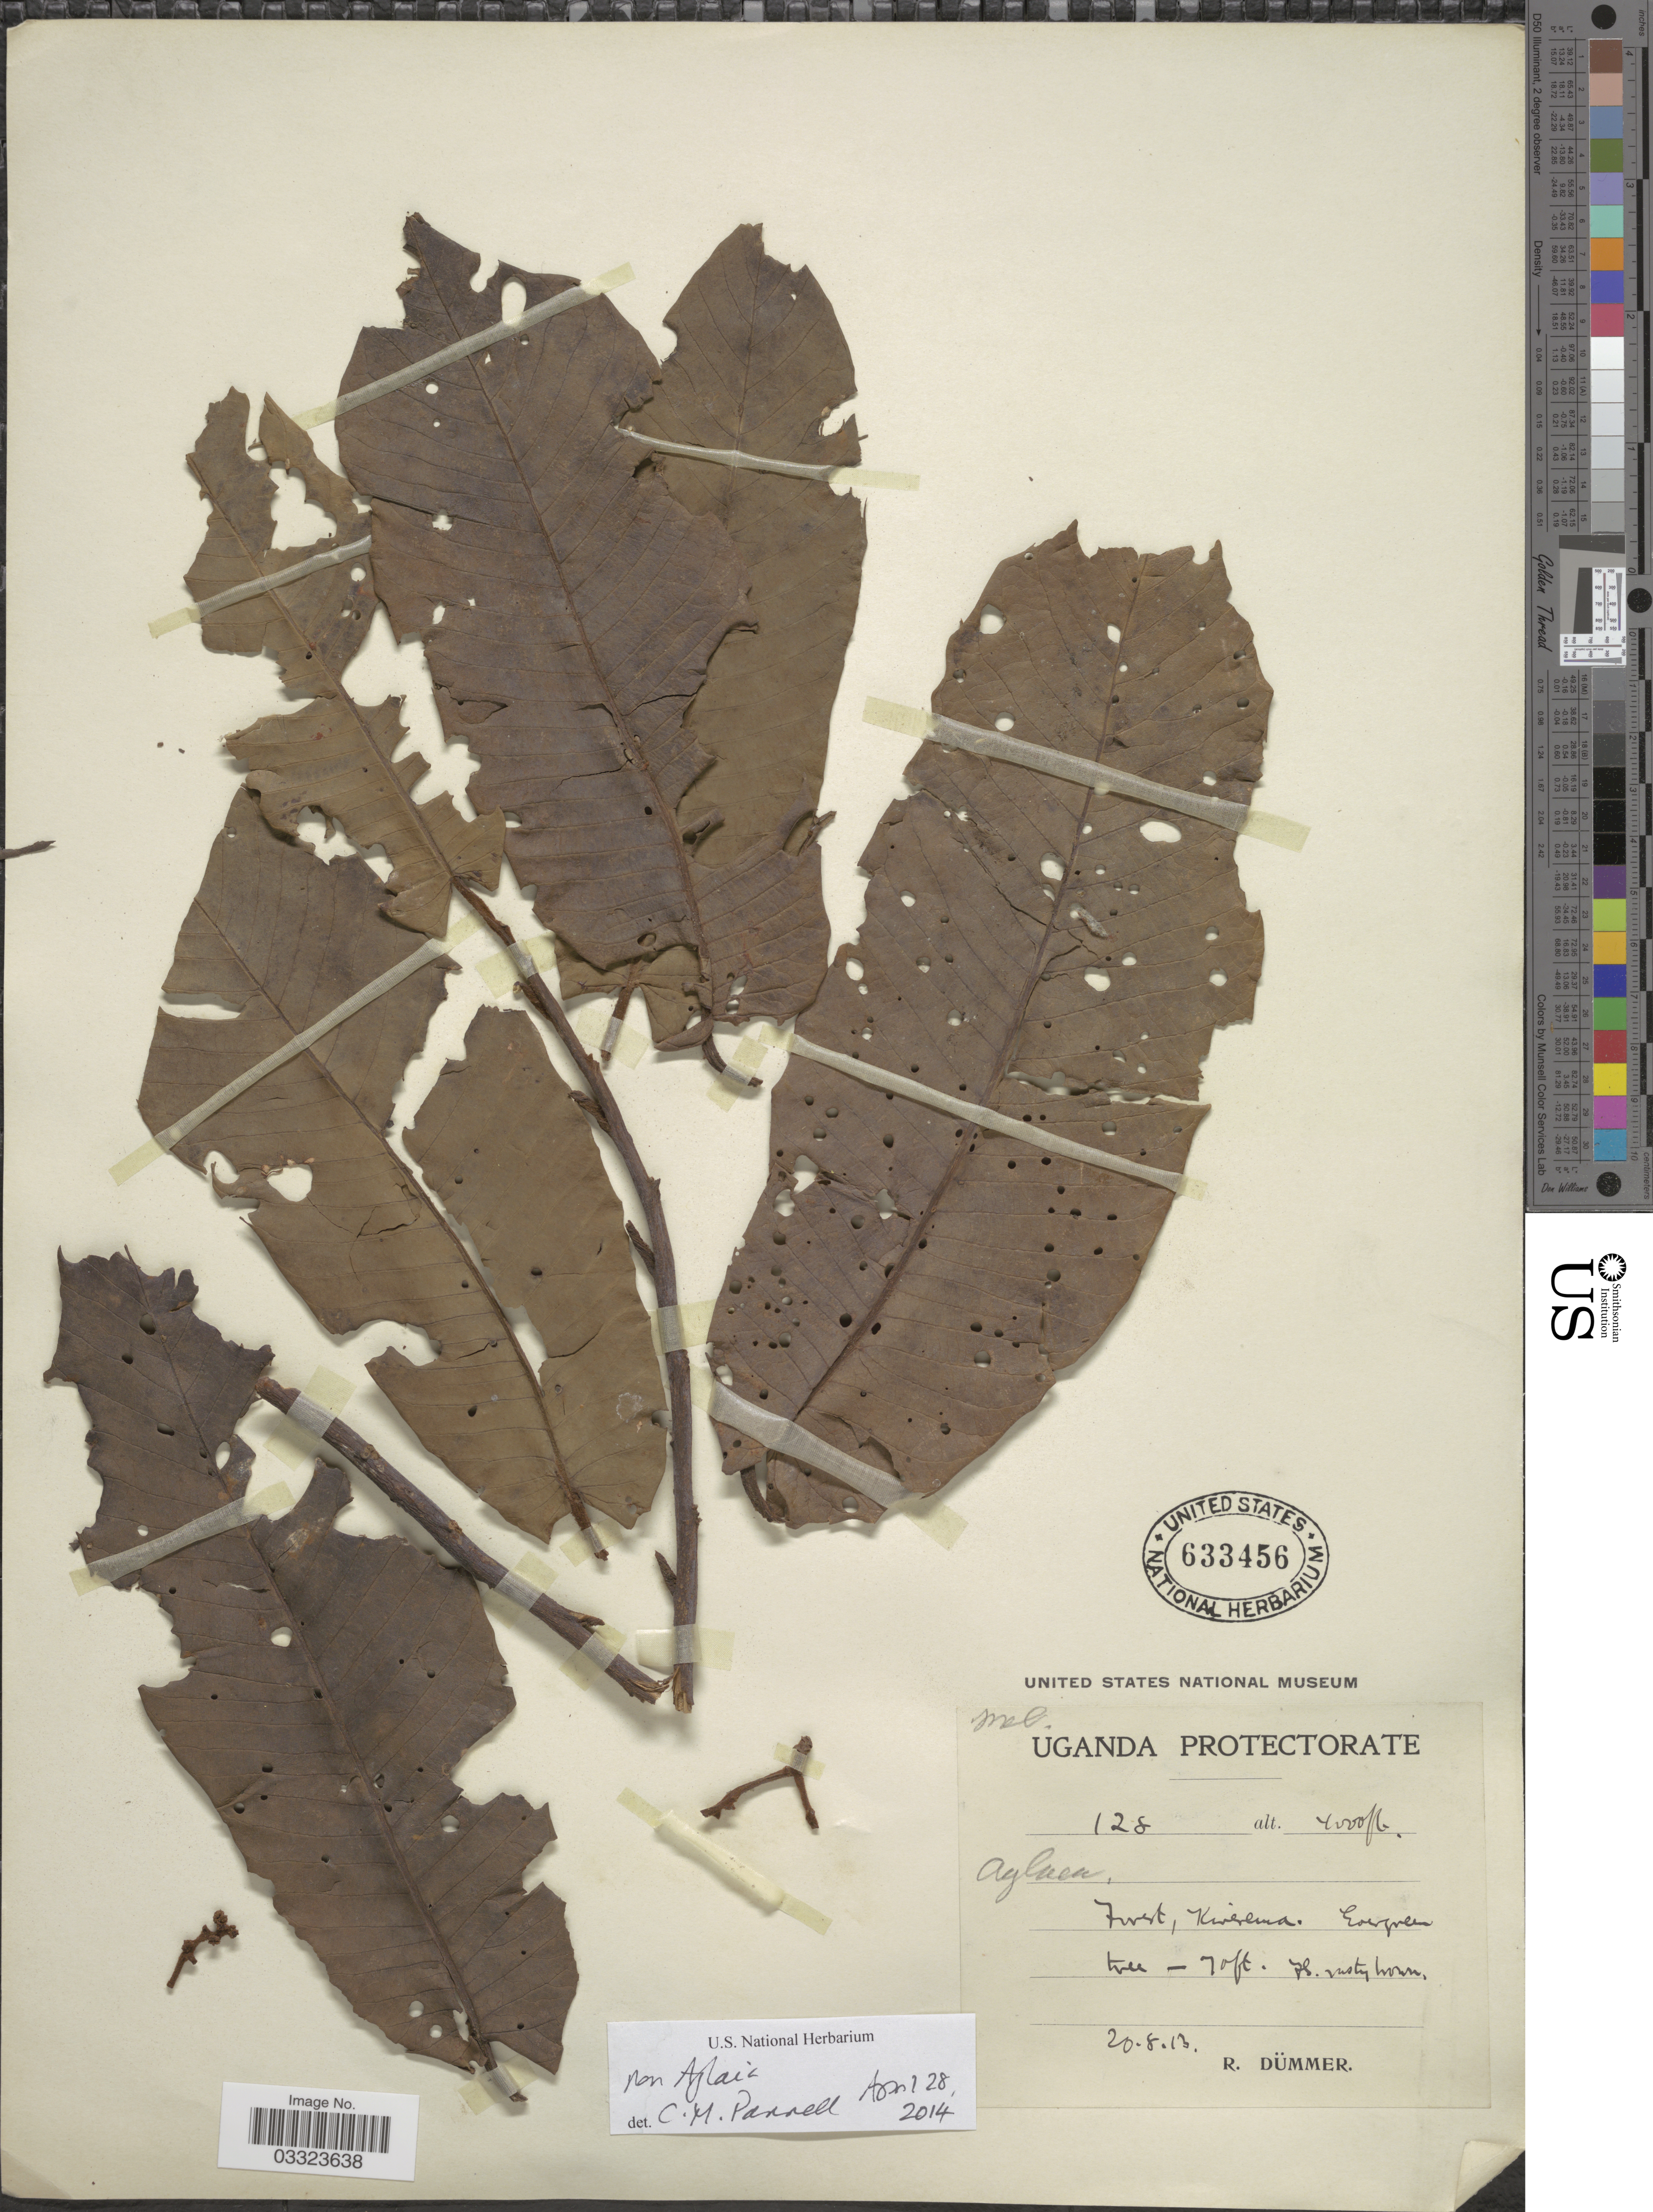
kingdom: Plantae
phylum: Tracheophyta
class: Magnoliopsida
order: Sapindales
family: Meliaceae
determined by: Pannell, C. M.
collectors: R. A. Dümmer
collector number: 128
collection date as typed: Transcribed d/m/y: 20/8/13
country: Uganda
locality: Uganda Protectorate. Kirerema.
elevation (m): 1219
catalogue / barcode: US 633456